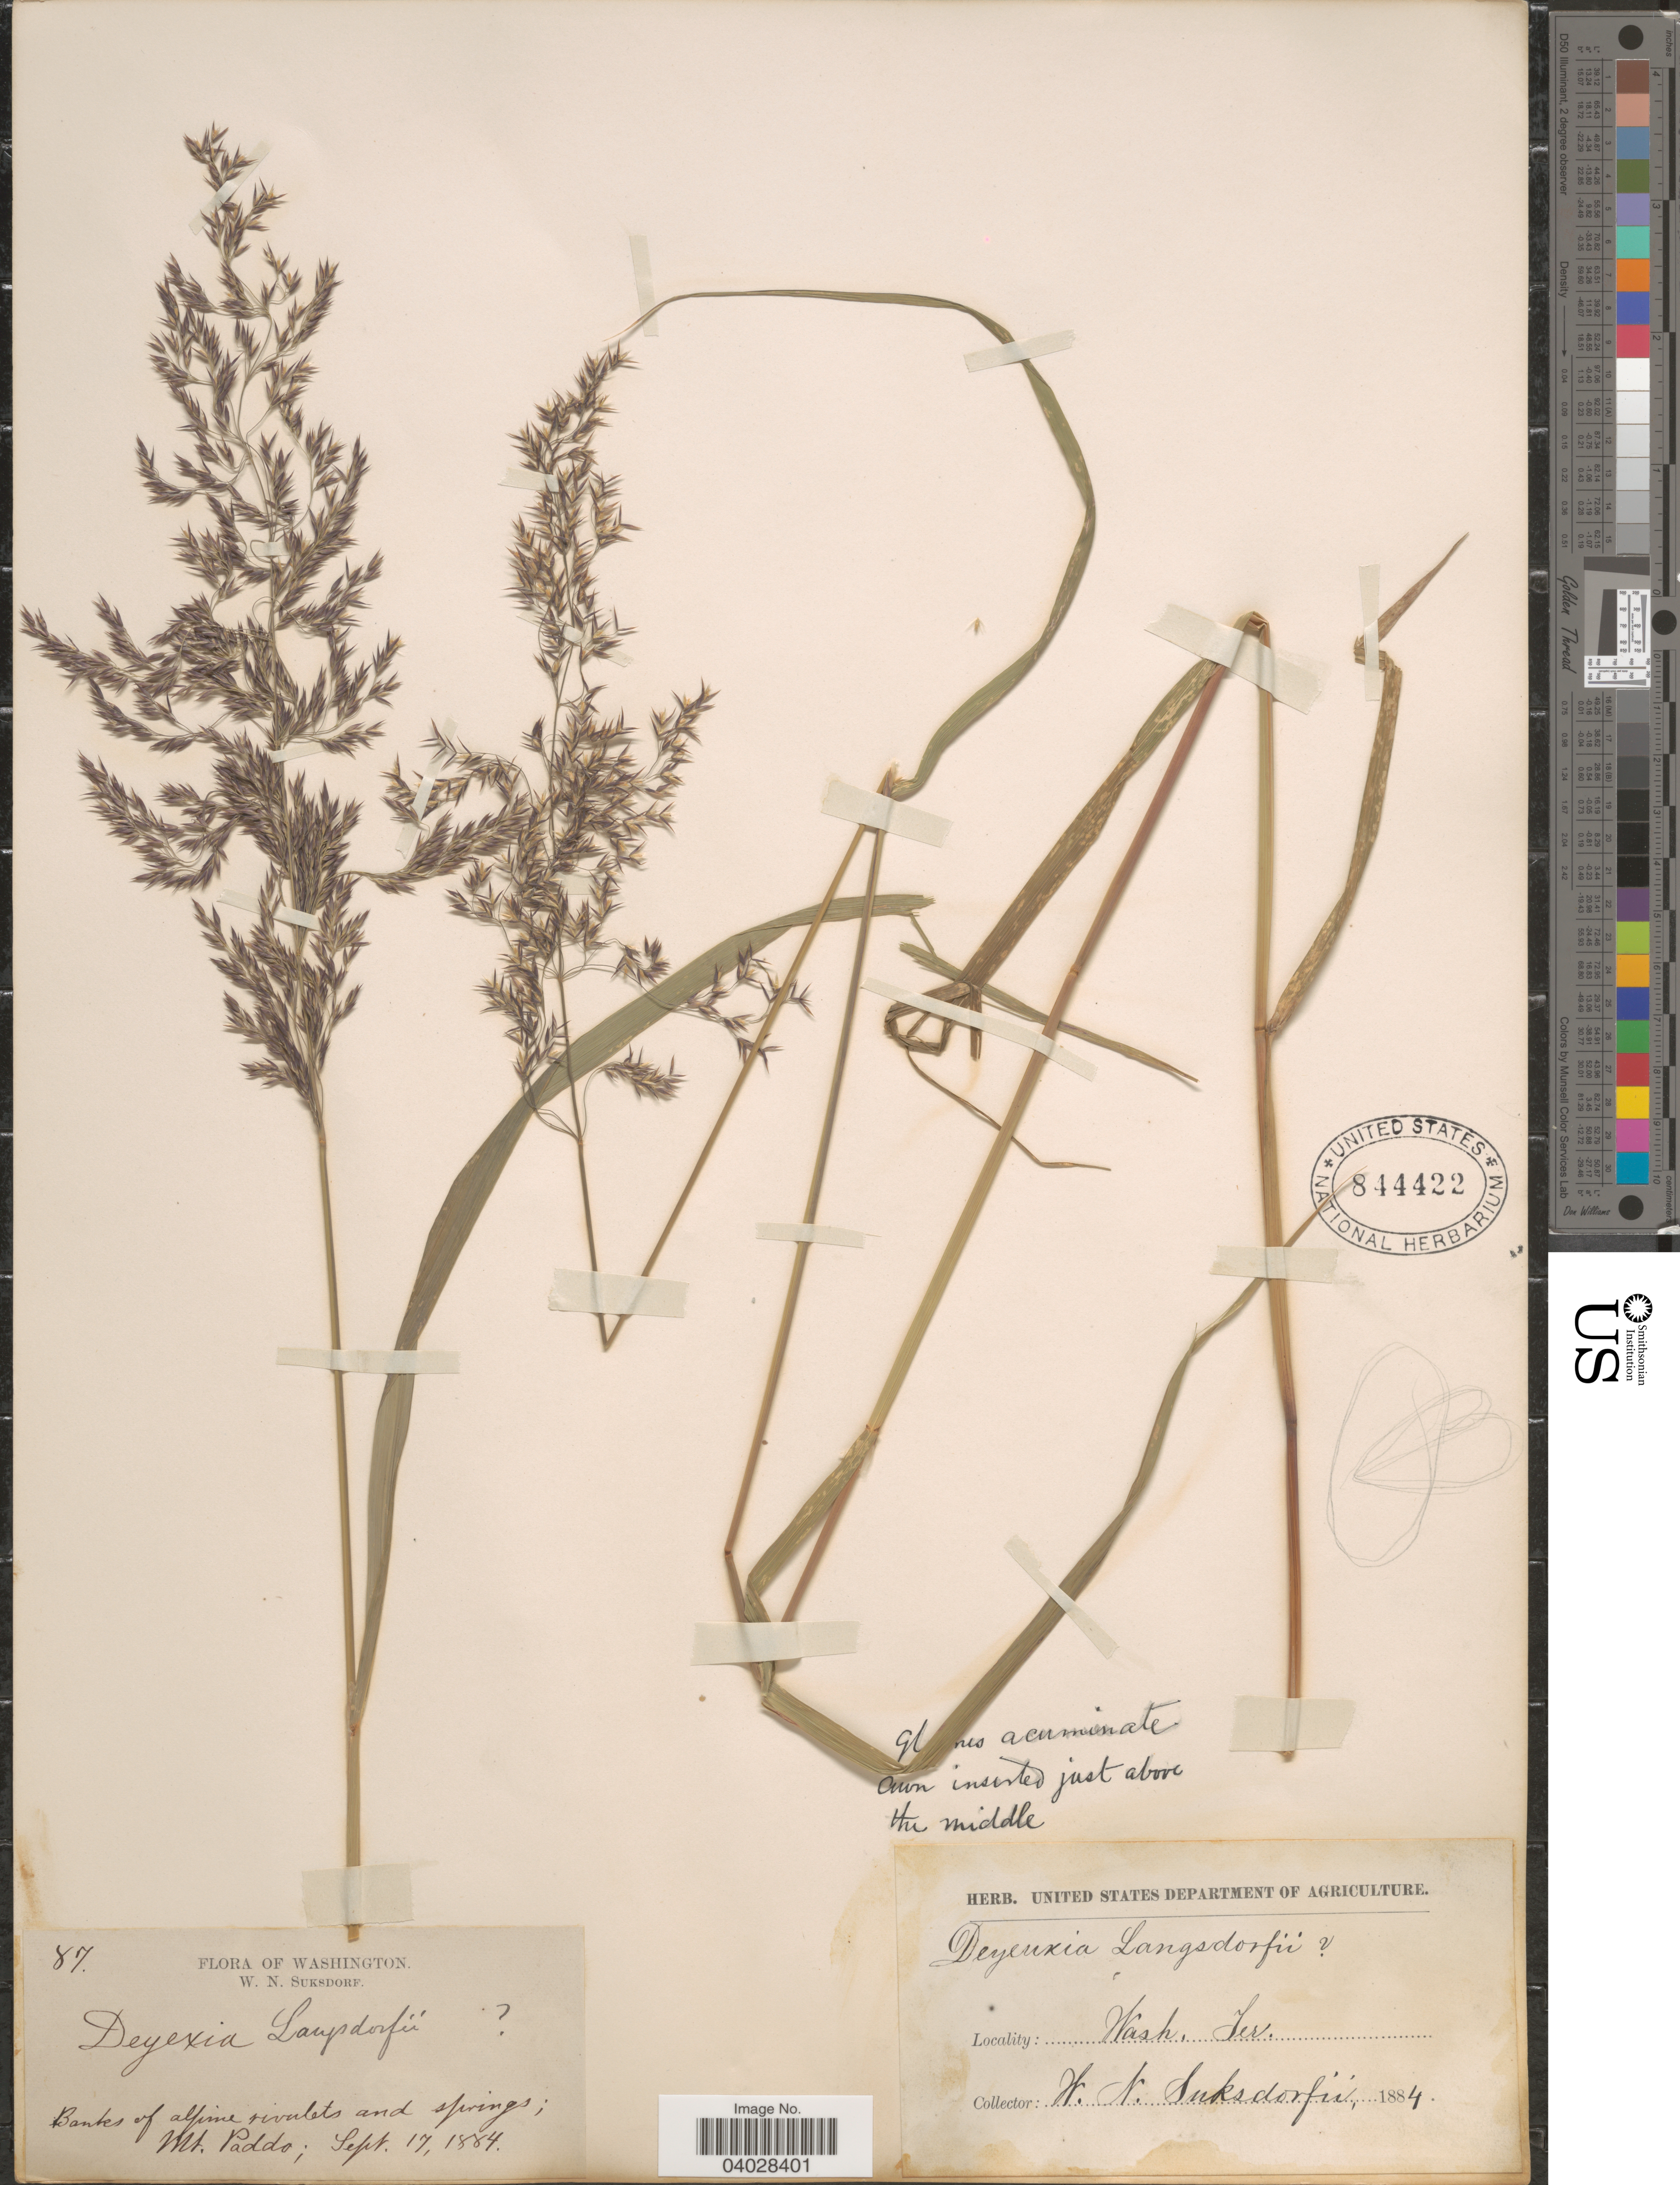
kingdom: Plantae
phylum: Tracheophyta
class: Liliopsida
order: Poales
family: Poaceae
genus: Calamagrostis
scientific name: Calamagrostis canadensis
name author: (Michx.) P. Beauv.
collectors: W. N. Suksdorf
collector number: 87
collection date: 1884-09-17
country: United States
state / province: Washington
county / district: Skamania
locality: Banks of alpine rivulets and springs, Mt. Paddo.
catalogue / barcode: US 844422